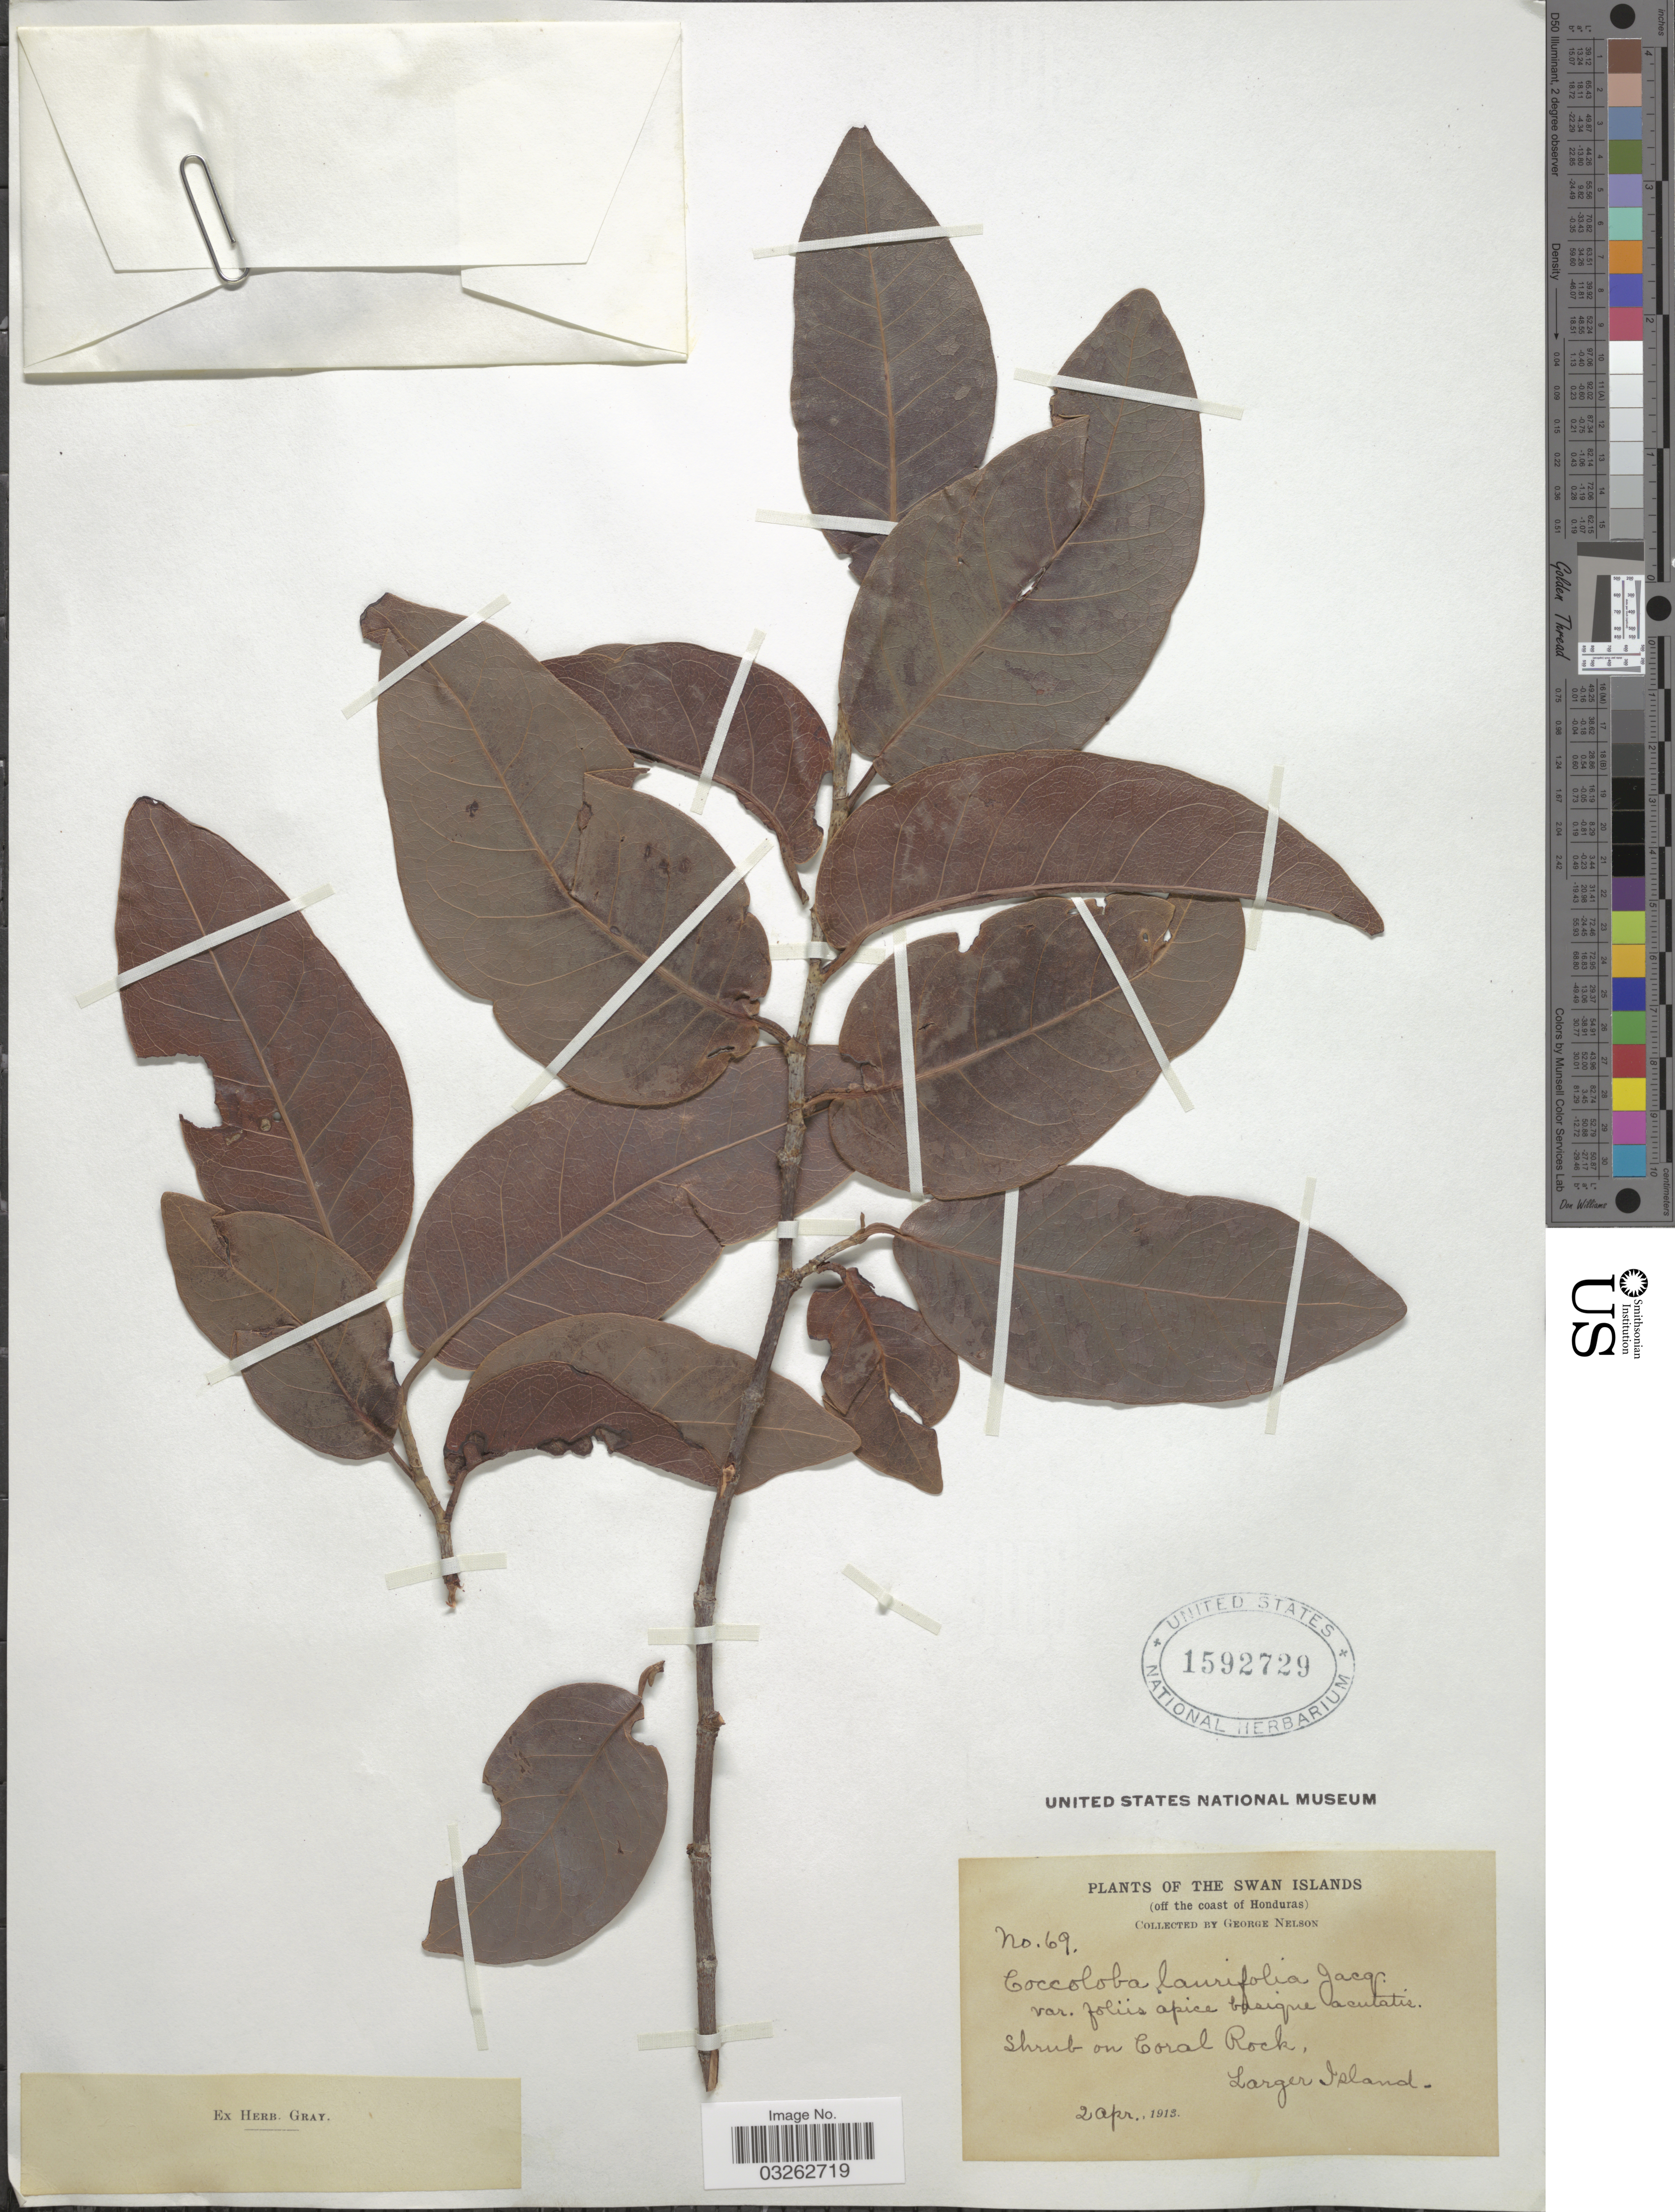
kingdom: Plantae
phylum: Tracheophyta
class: Magnoliopsida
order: Caryophyllales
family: Polygonaceae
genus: Coccoloba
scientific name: Coccoloba diversifolia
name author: Jacq.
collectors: G. Nelson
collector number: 69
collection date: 1913-04-02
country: Honduras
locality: The Swan Islands. (off the coast of Honduras). Shrub on Coral Rock, Larger Island.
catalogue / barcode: US 1592729